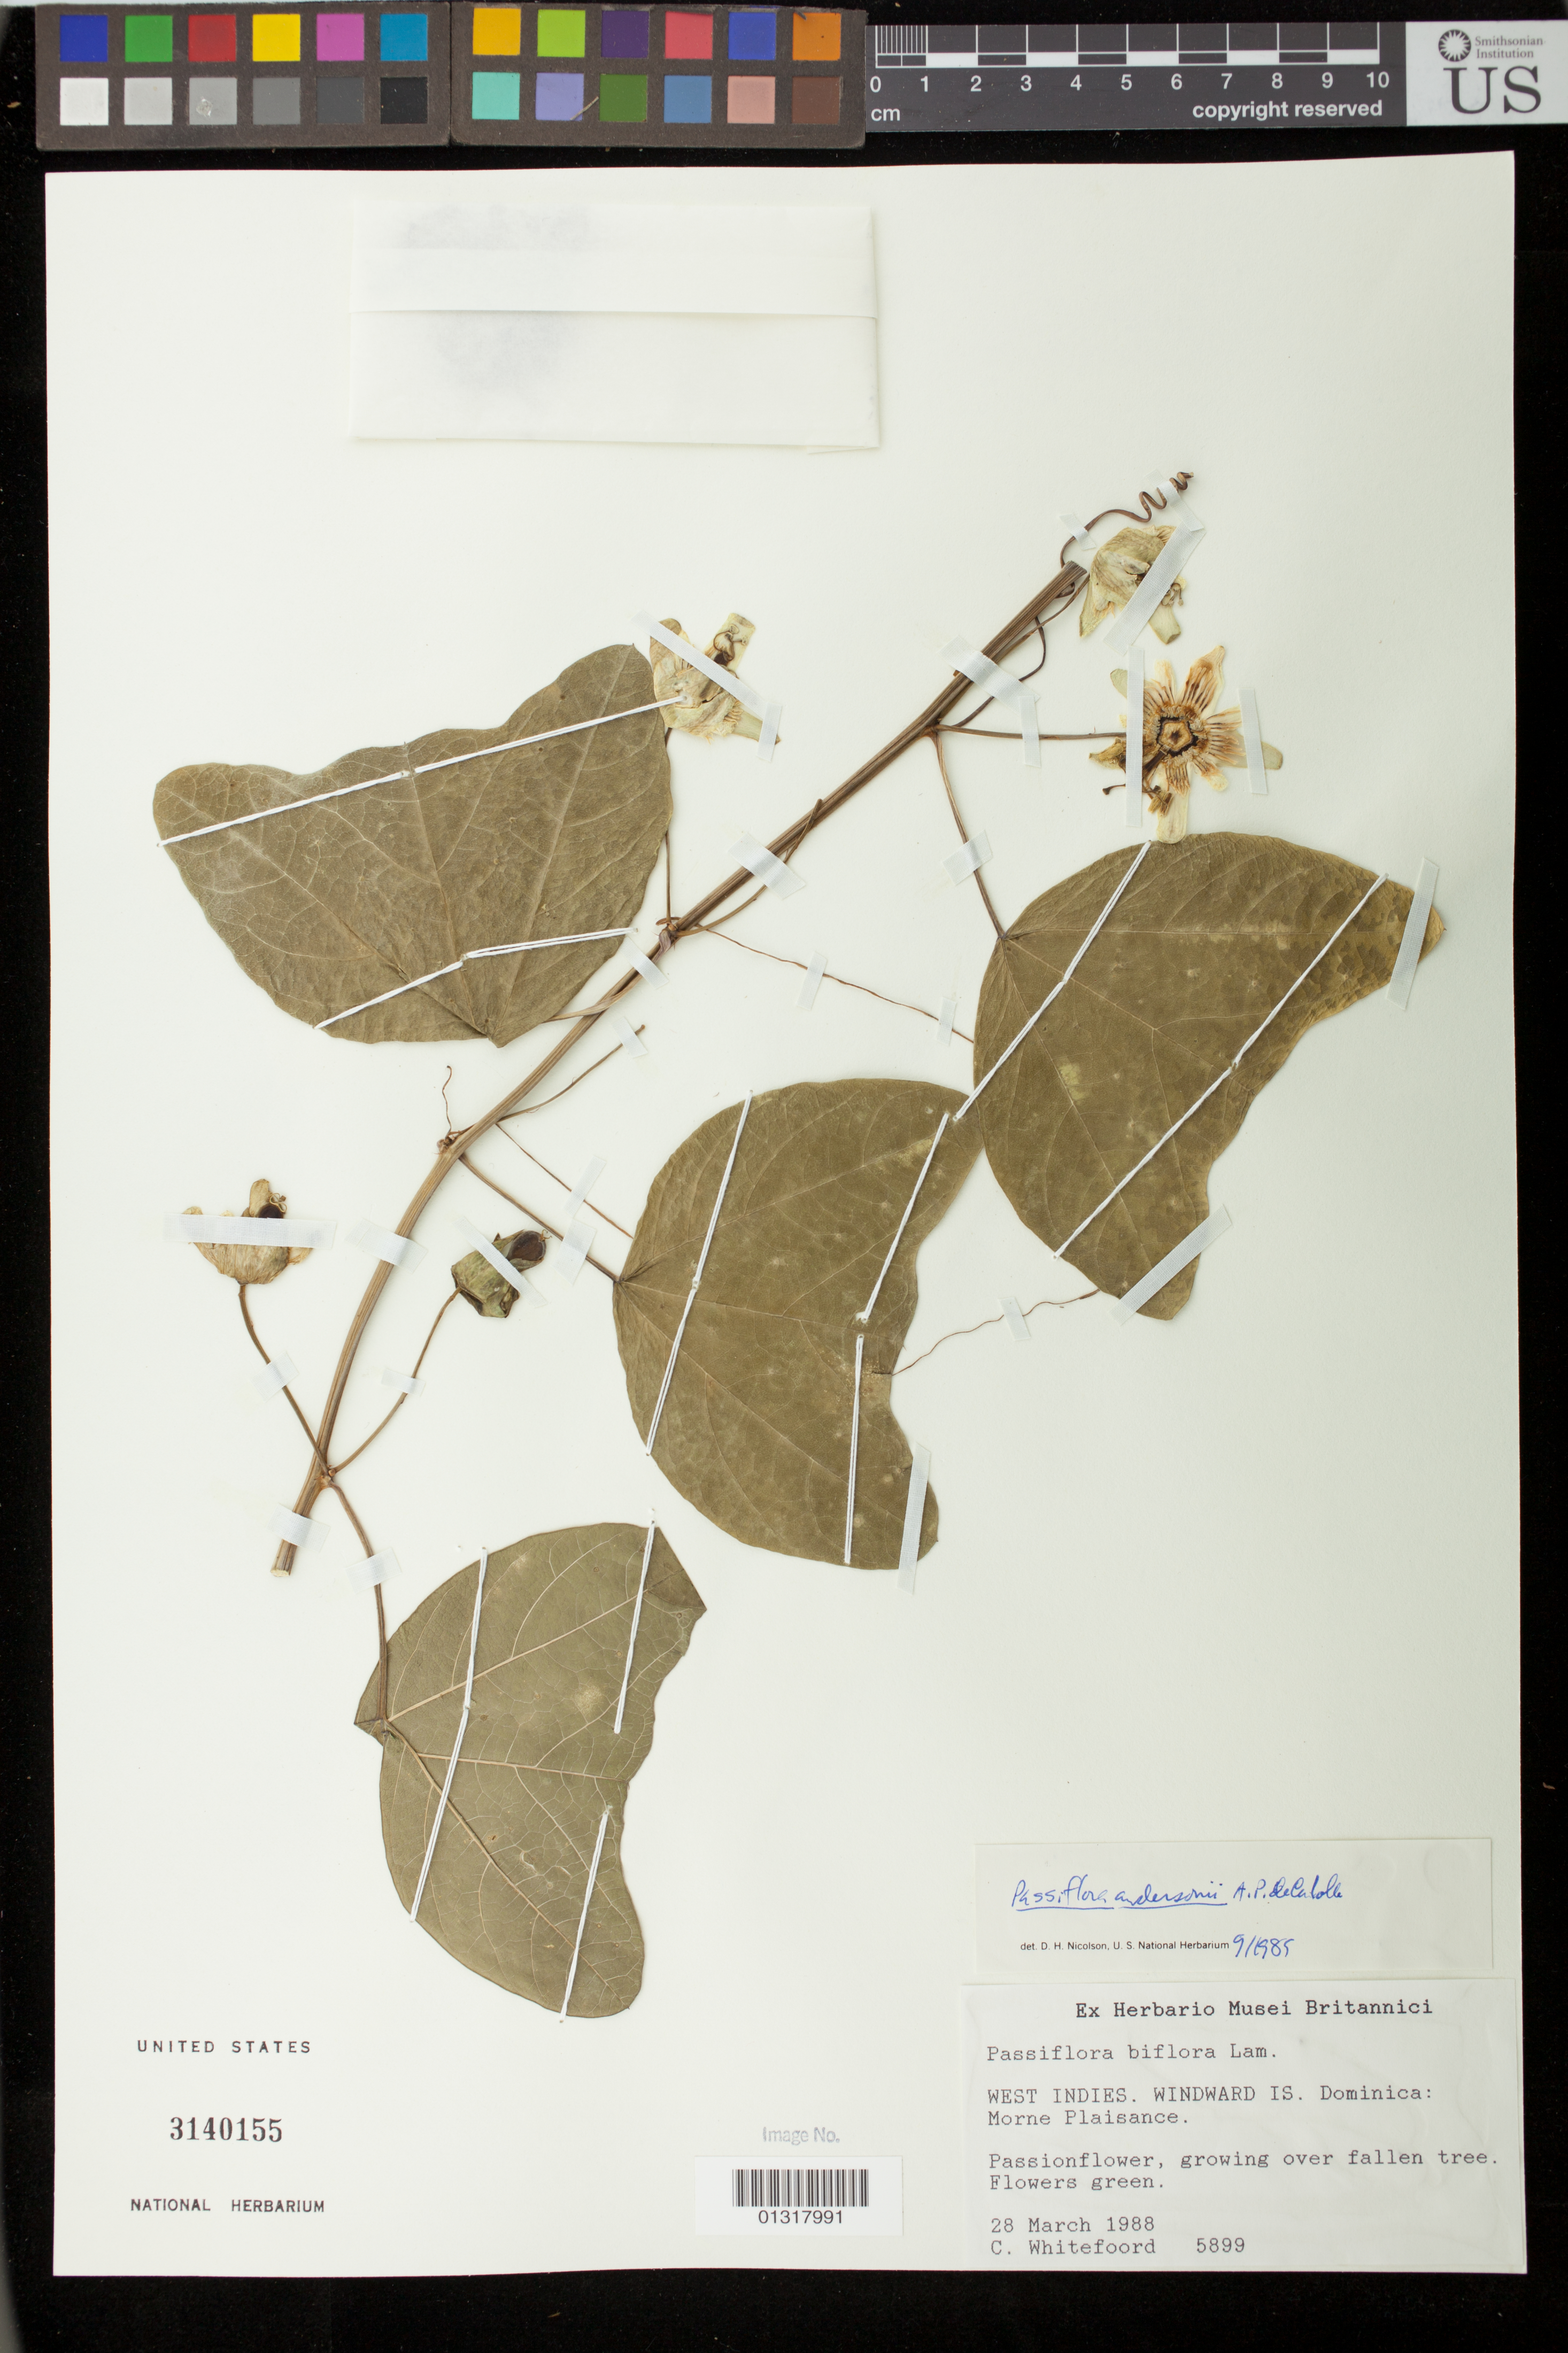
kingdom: Plantae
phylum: Tracheophyta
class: Magnoliopsida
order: Malpighiales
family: Passifloraceae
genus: Passiflora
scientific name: Passiflora andersonii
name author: DC.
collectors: C. Whitefoord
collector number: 5899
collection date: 1988-03-28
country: Dominica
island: Dominica I.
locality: Windward Is. Morne Plaisance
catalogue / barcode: US 3140155